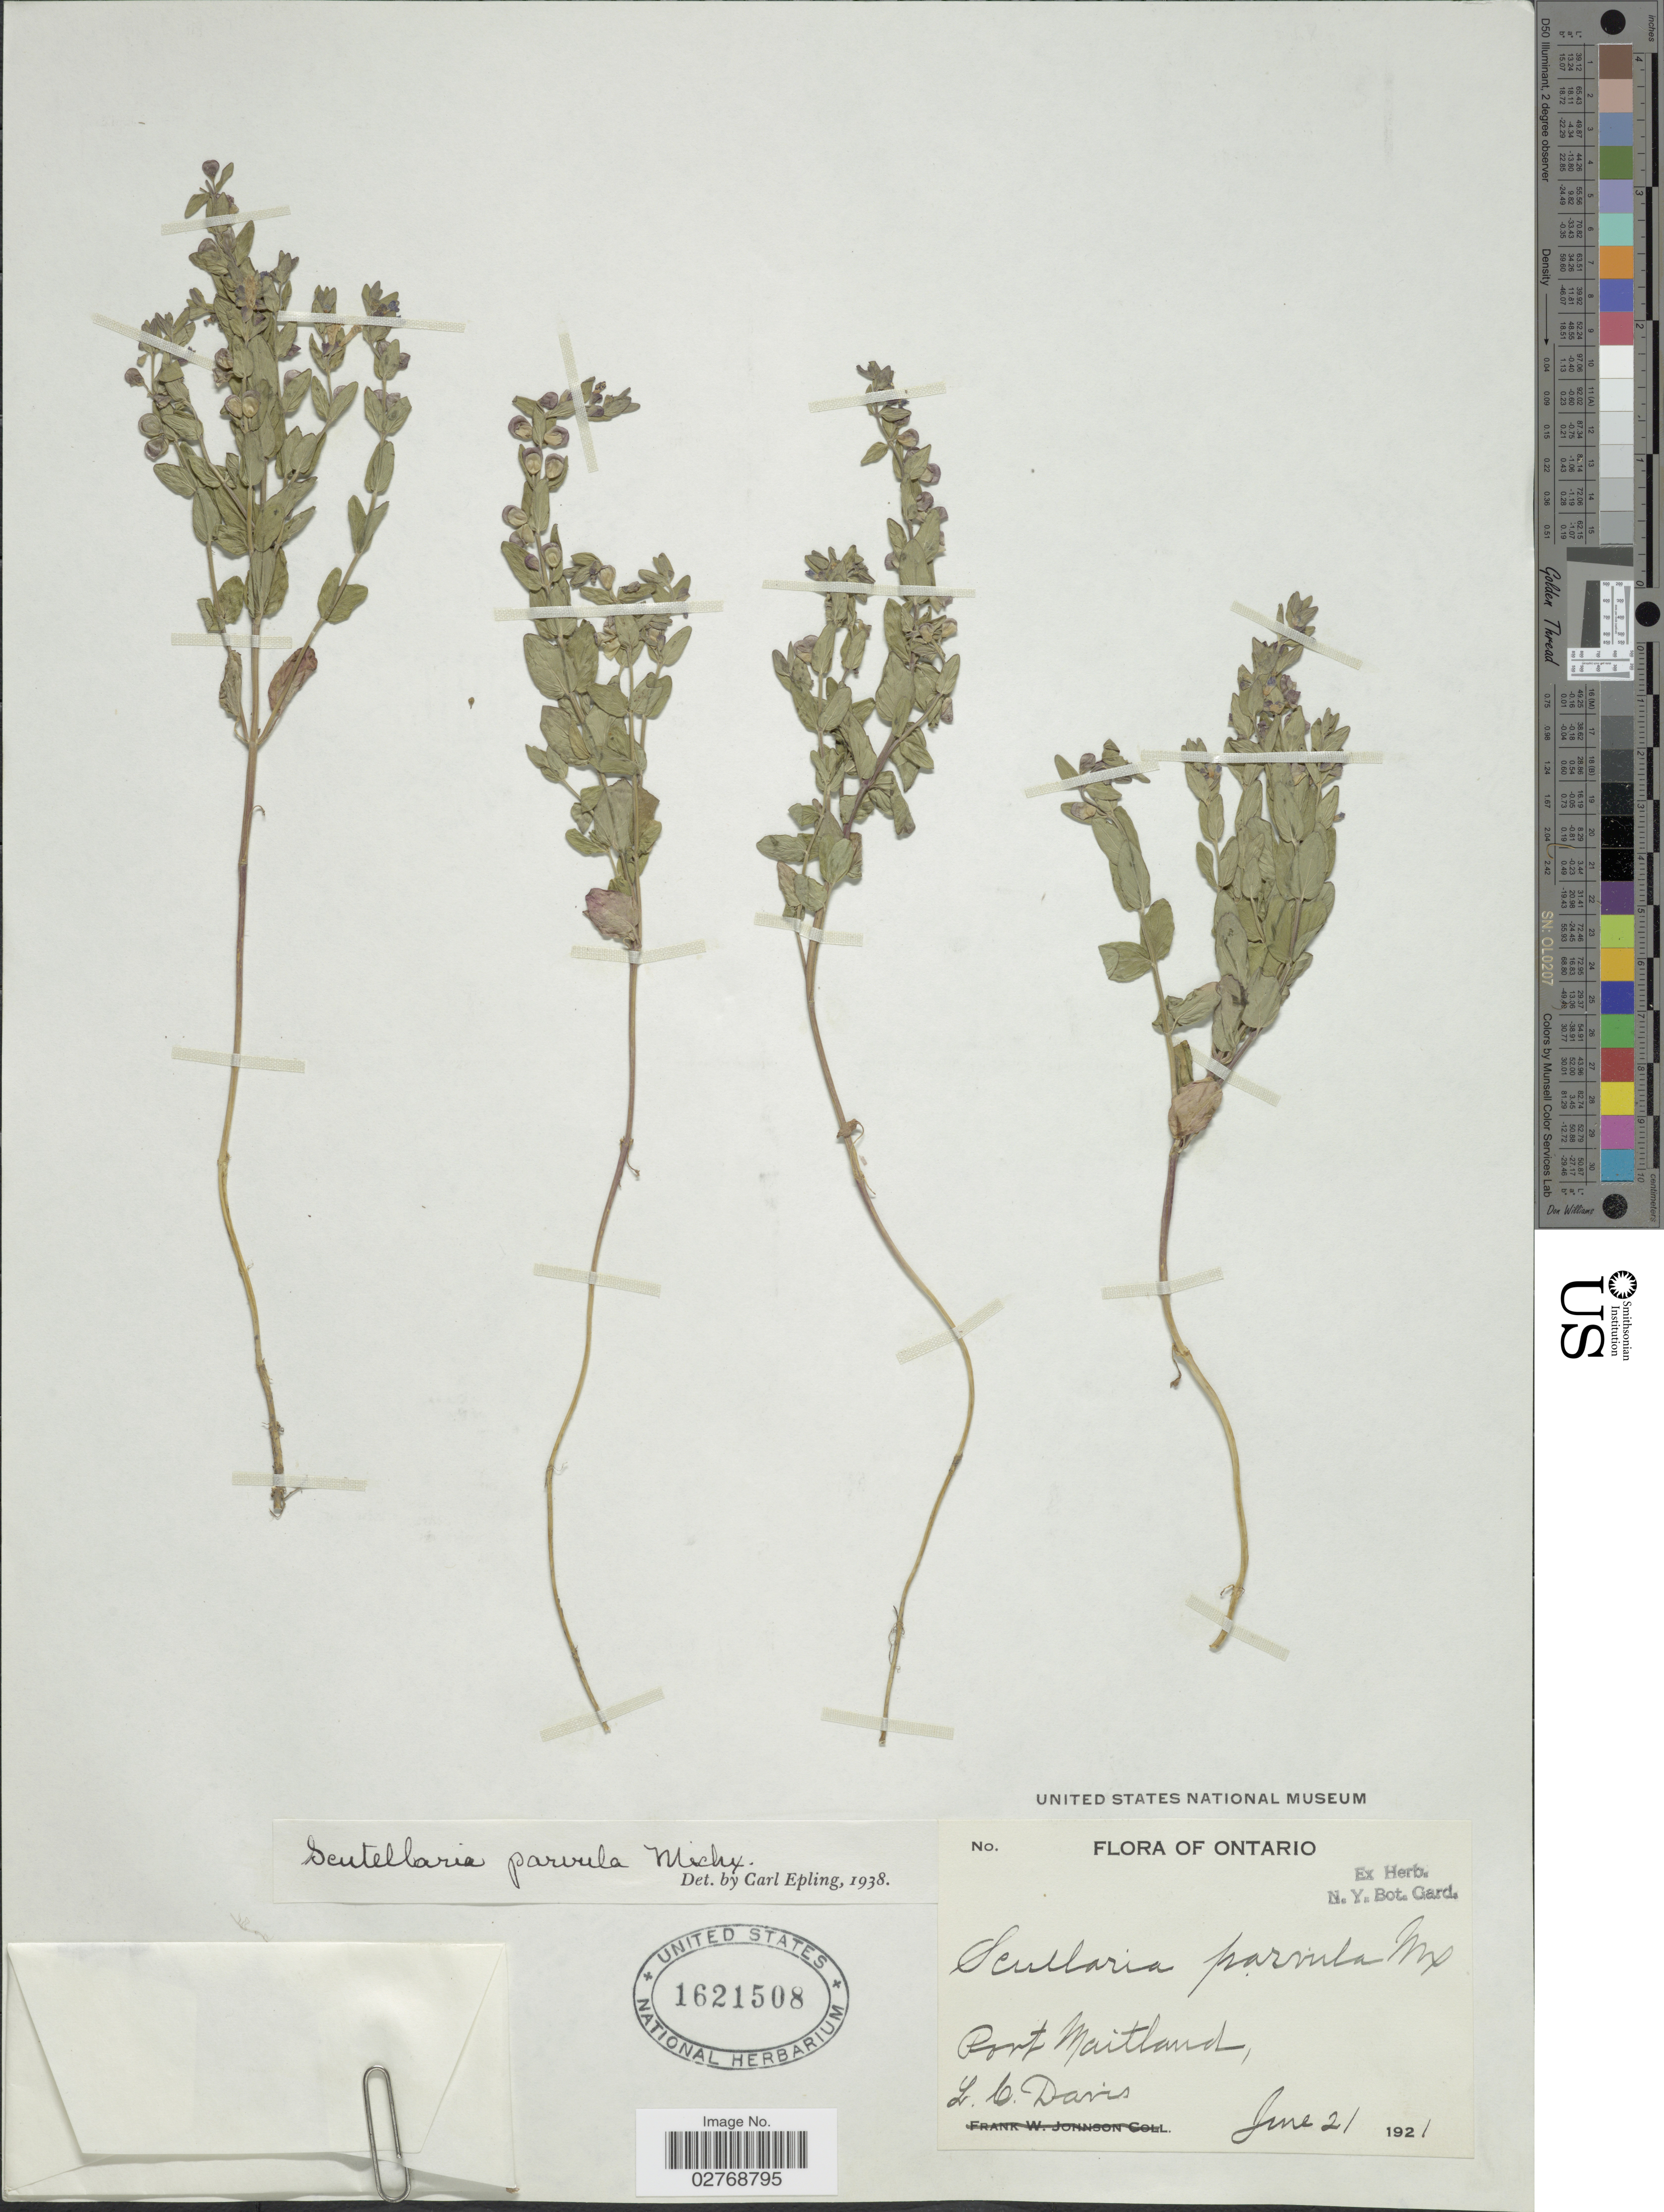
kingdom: Plantae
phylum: Tracheophyta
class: Magnoliopsida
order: Lamiales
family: Lamiaceae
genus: Scutellaria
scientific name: Scutellaria parvula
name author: Michx.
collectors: L. C. Davis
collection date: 1921-06-21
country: Canada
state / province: Ontario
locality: Port Maitland.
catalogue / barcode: US 1621508